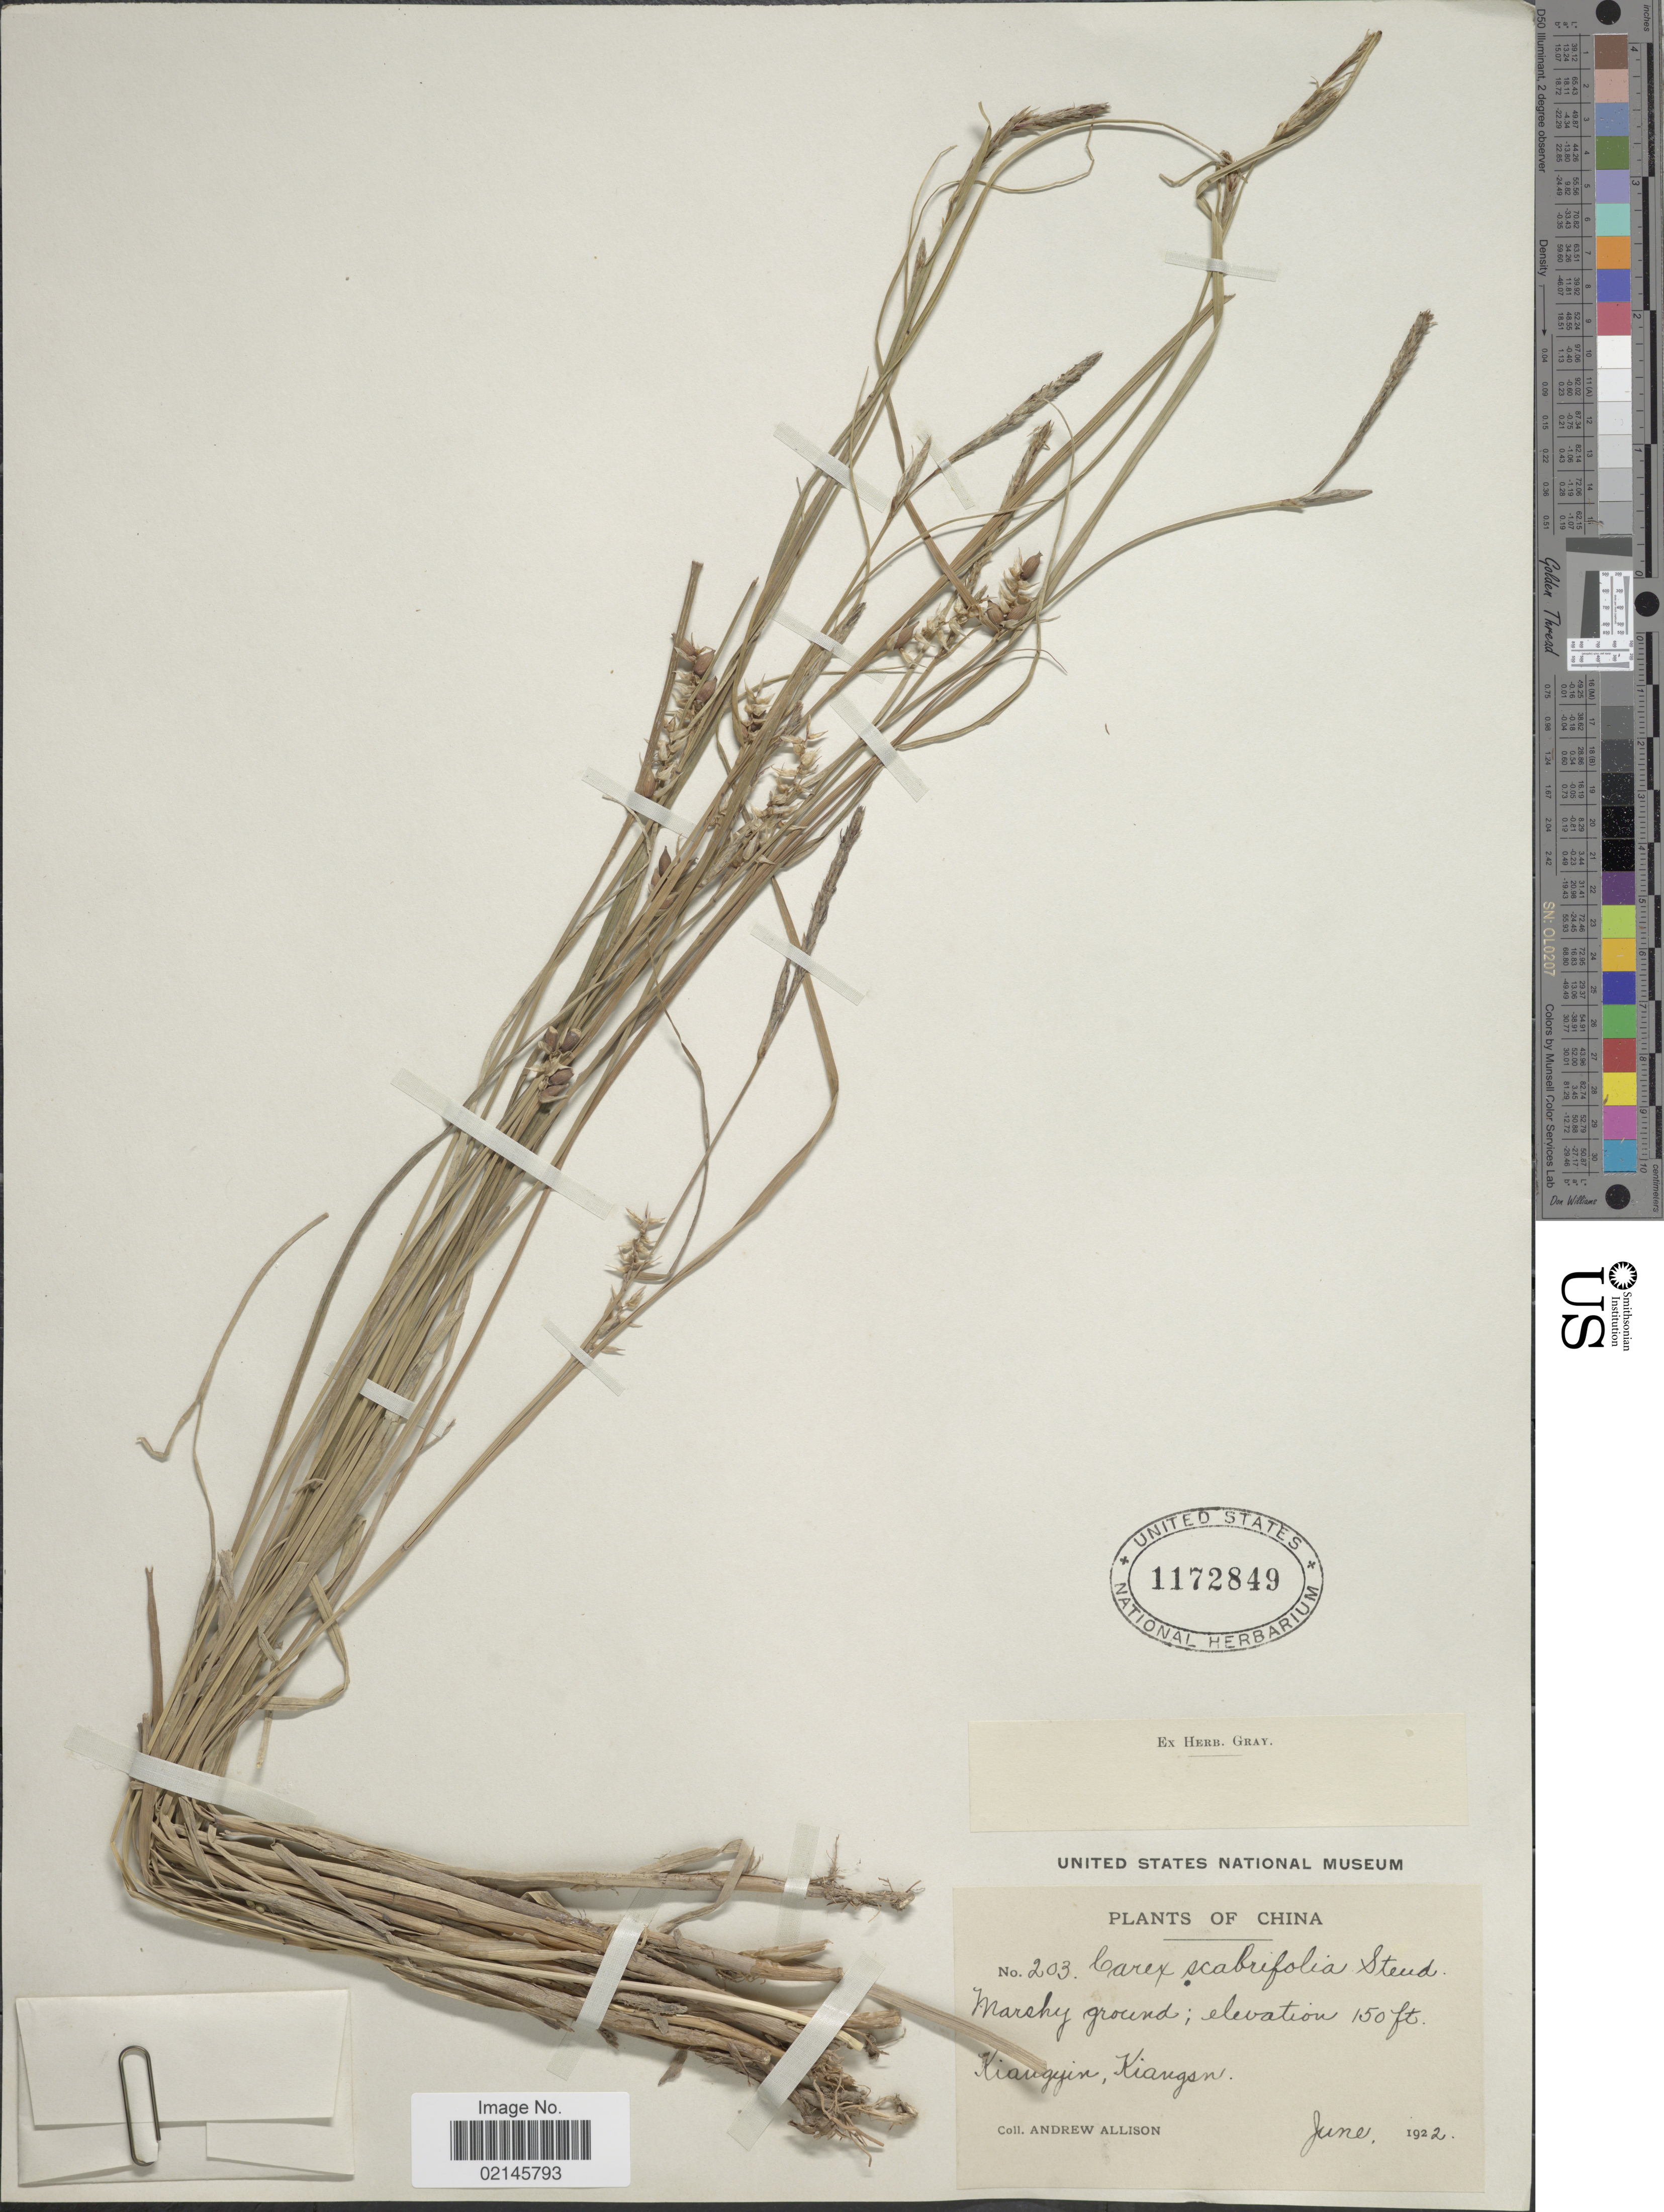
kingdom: Plantae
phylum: Tracheophyta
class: Liliopsida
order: Poales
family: Cyperaceae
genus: Carex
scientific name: Carex scabrifolia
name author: Steud.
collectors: A. Allison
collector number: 203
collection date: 1922-06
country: China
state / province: Jiangsu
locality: Kianggyin, Kiangsu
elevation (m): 46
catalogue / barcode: US 1172849